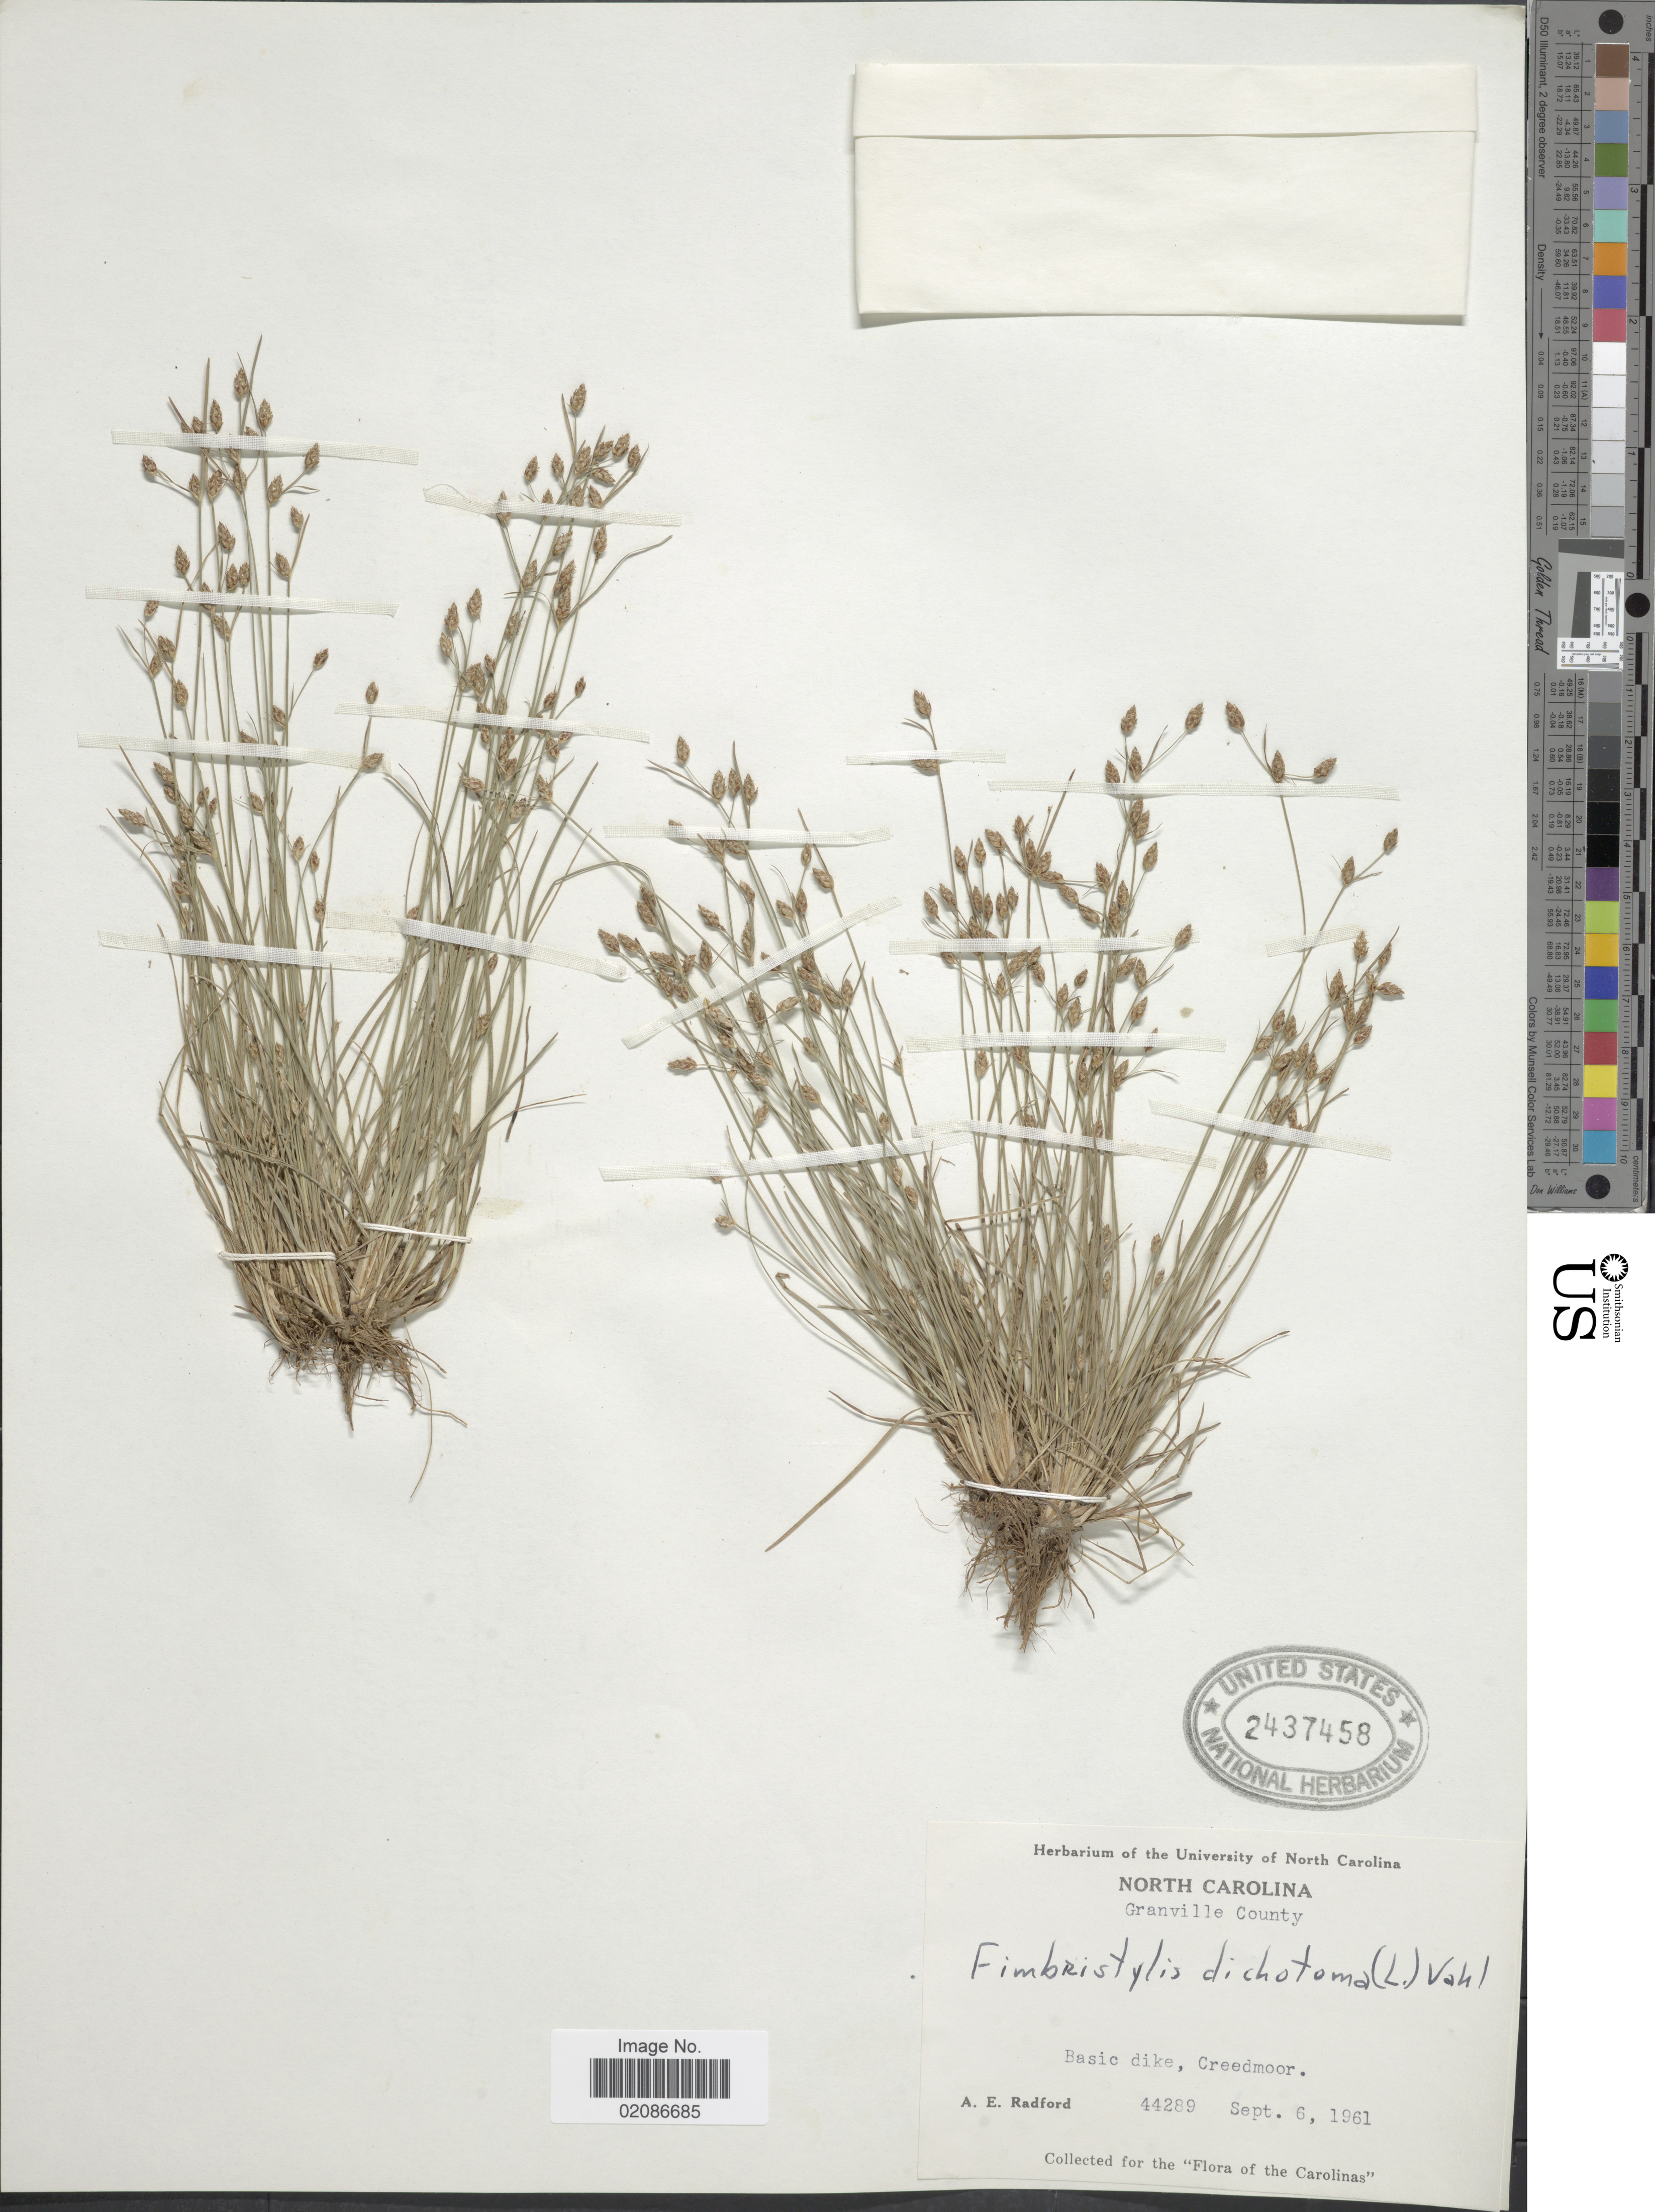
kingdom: Plantae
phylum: Tracheophyta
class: Liliopsida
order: Poales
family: Cyperaceae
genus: Fimbristylis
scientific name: Fimbristylis dichotoma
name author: (L.) Vahl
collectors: A. E. Radford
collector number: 44289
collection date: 1961-09-06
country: United States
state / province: North Carolina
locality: Granville County. Basic dike, Creedmoor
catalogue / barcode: US 2437458